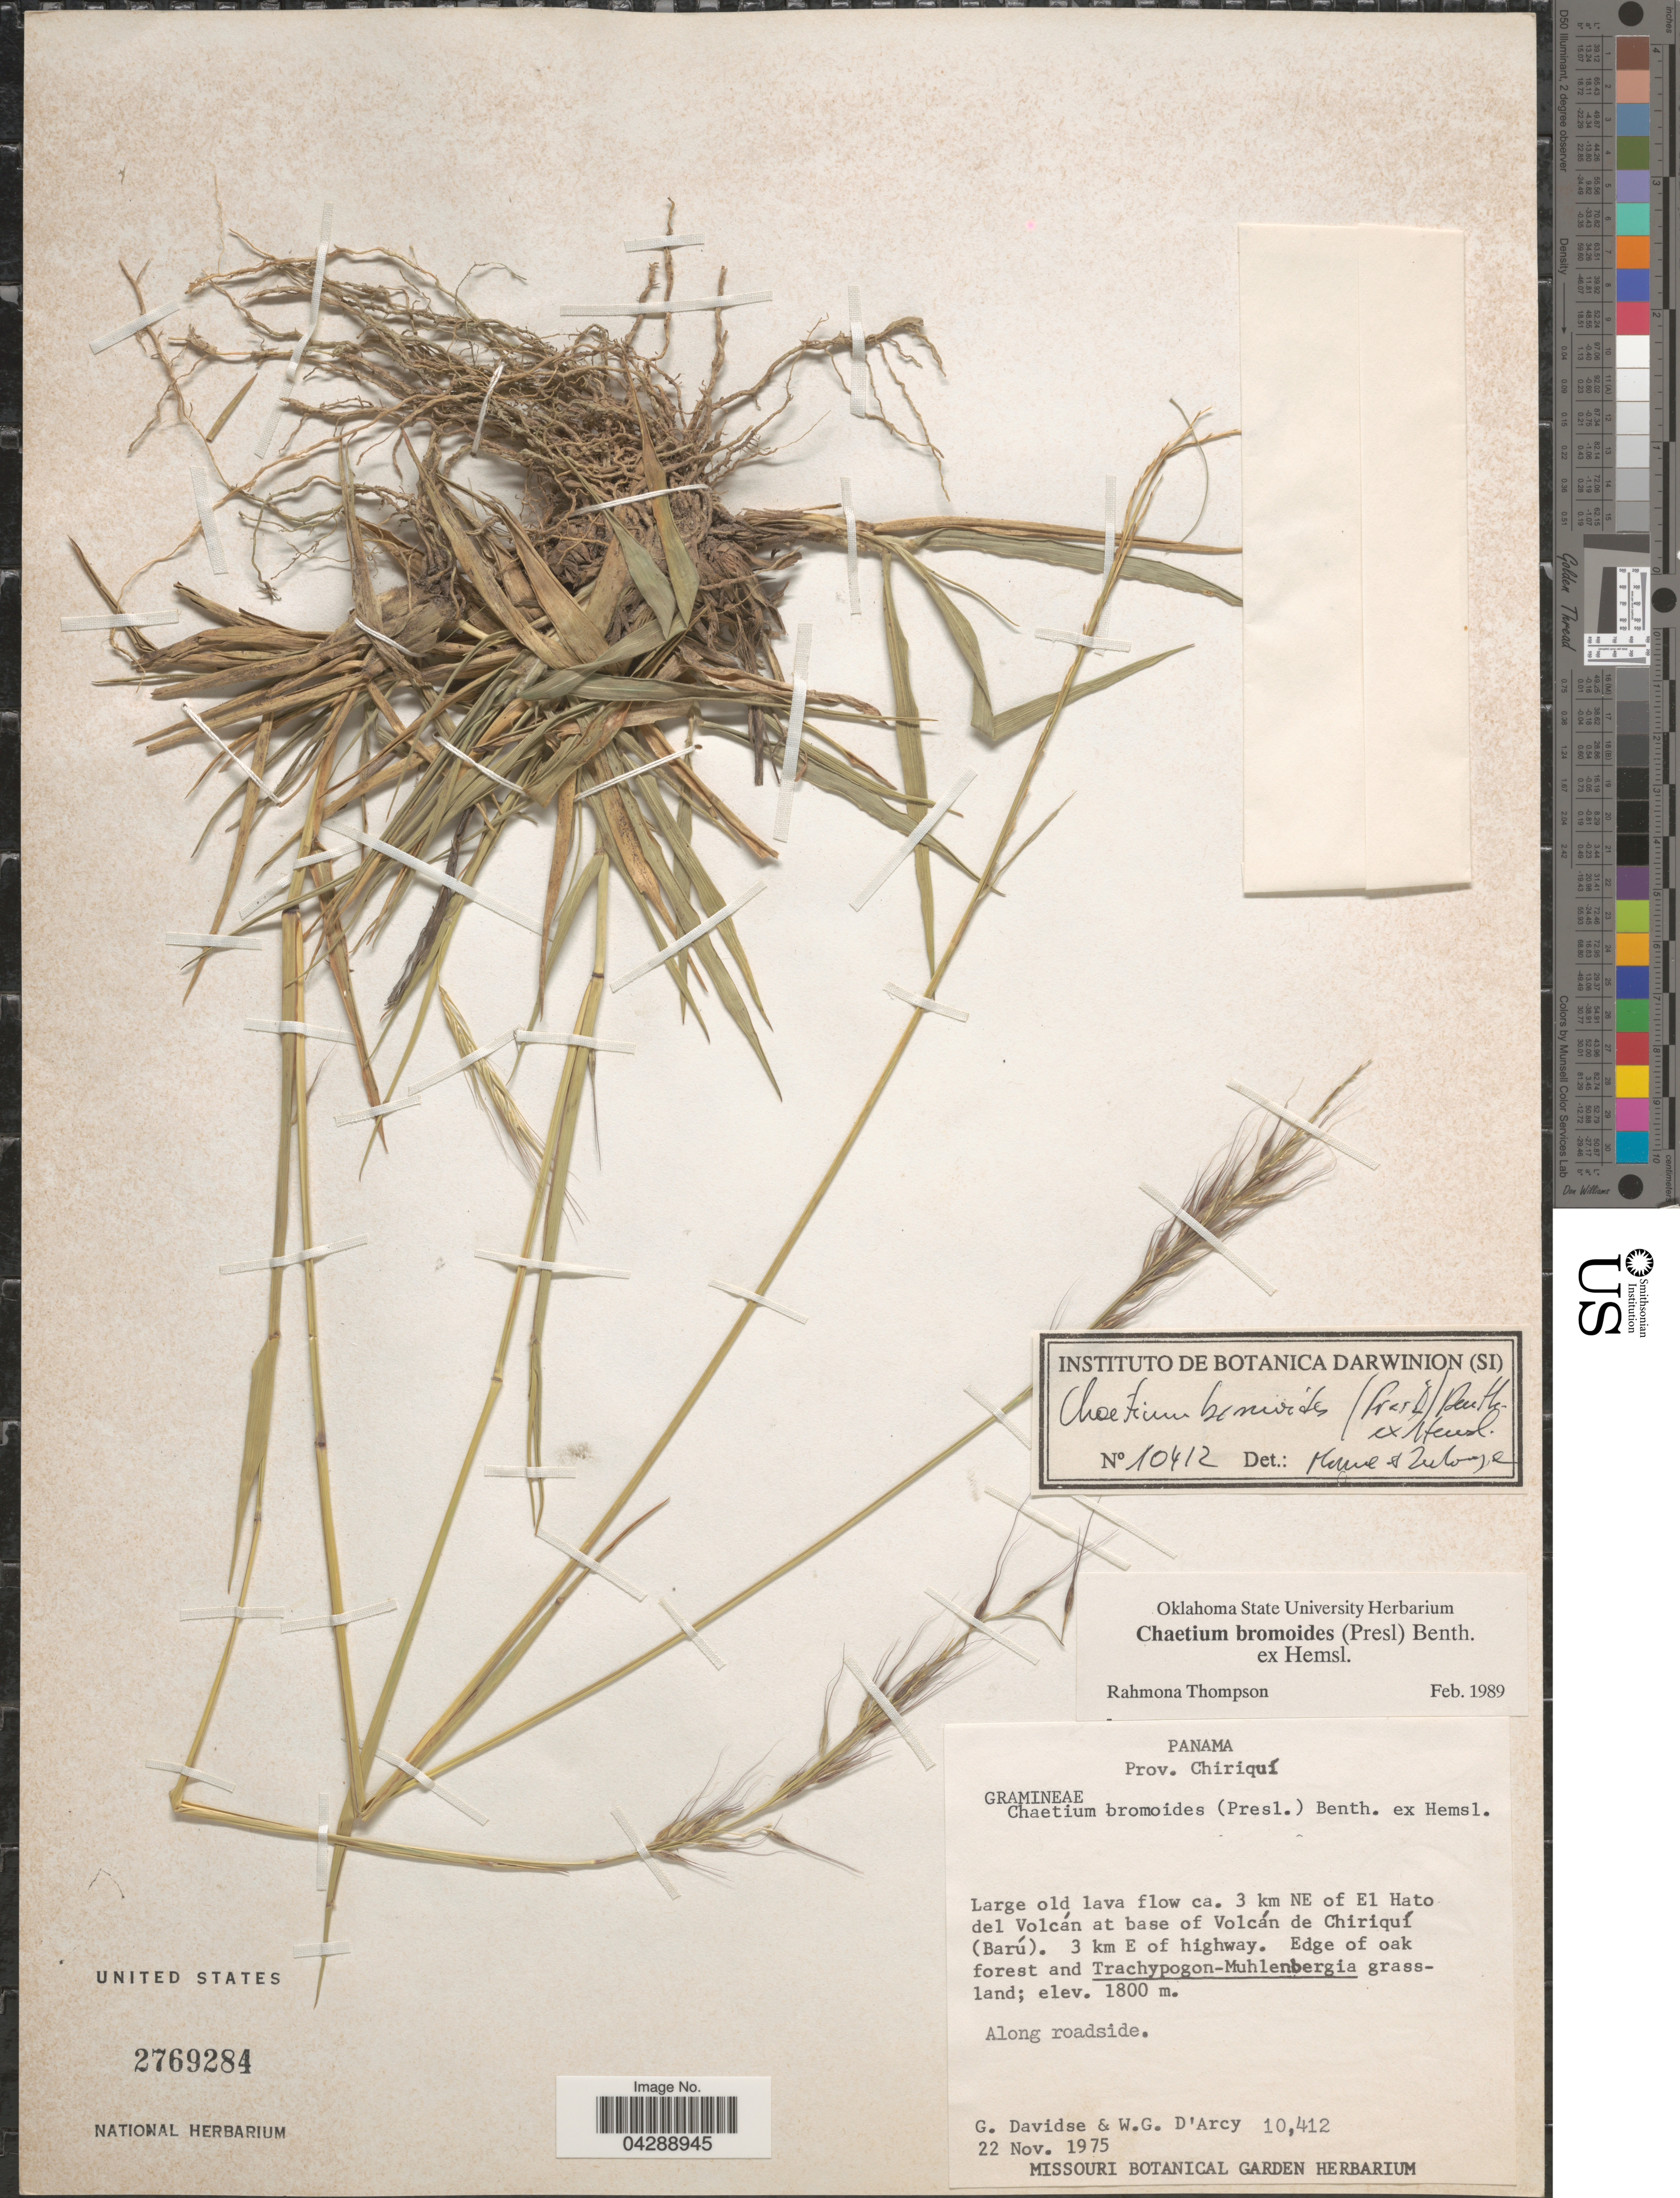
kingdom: Plantae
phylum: Tracheophyta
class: Liliopsida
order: Poales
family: Poaceae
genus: Chaetium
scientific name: Chaetium bromoides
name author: (J. Presl) Benth. ex Hemsl.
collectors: G. Davidse & W. G. D'Arcy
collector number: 10412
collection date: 1975-11-22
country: Panama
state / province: Chiriqui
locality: Large old lava flow ca. 3 km NE of El Hato del Volcán at base of Volcán de Chiriquí (Barú). 3 km E of highway.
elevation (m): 1800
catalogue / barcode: US 2769284